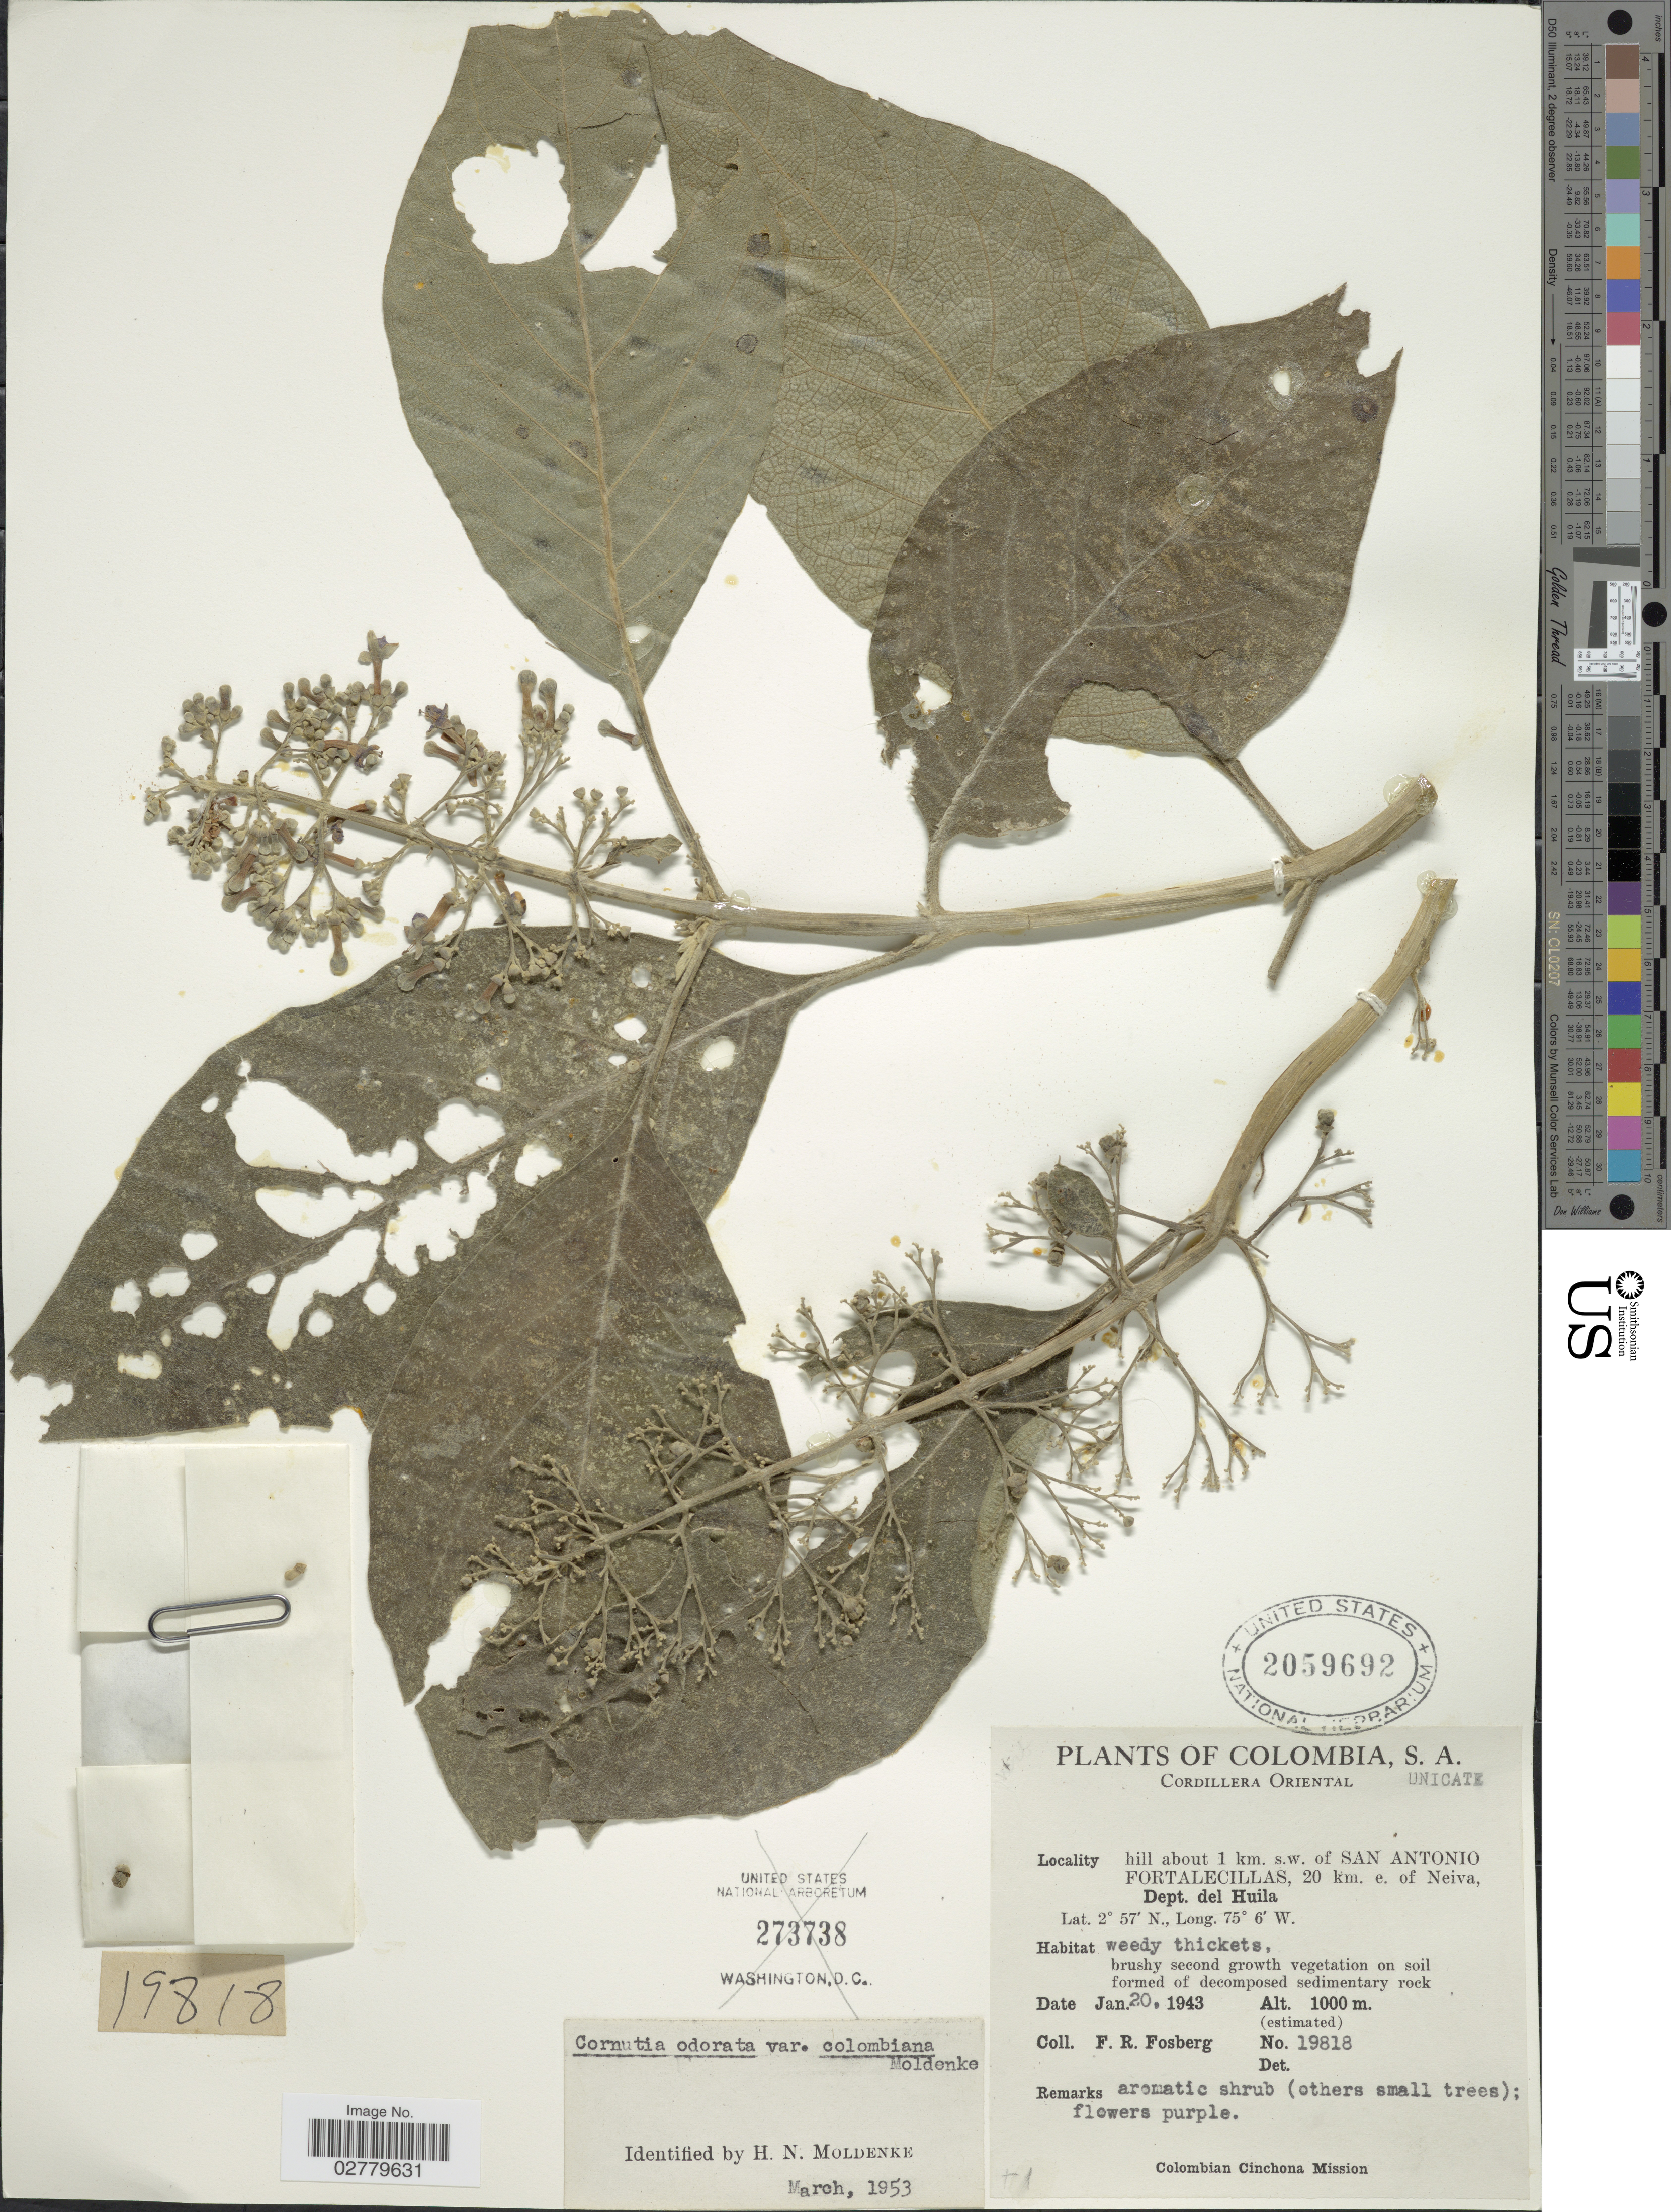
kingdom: Plantae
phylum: Tracheophyta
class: Magnoliopsida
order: Lamiales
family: Lamiaceae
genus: Cornutia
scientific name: Cornutia odorata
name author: (Poepp.) Schauer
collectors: F. R. Fosberg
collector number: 19818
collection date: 1943-01-20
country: Colombia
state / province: Huila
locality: Cordillera Oriental. hill about 1 km. s.w. of San Antonio Fortalecillas, 20 km. e. of Neiva, Dept. del Huila.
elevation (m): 1000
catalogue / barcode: US 2059692